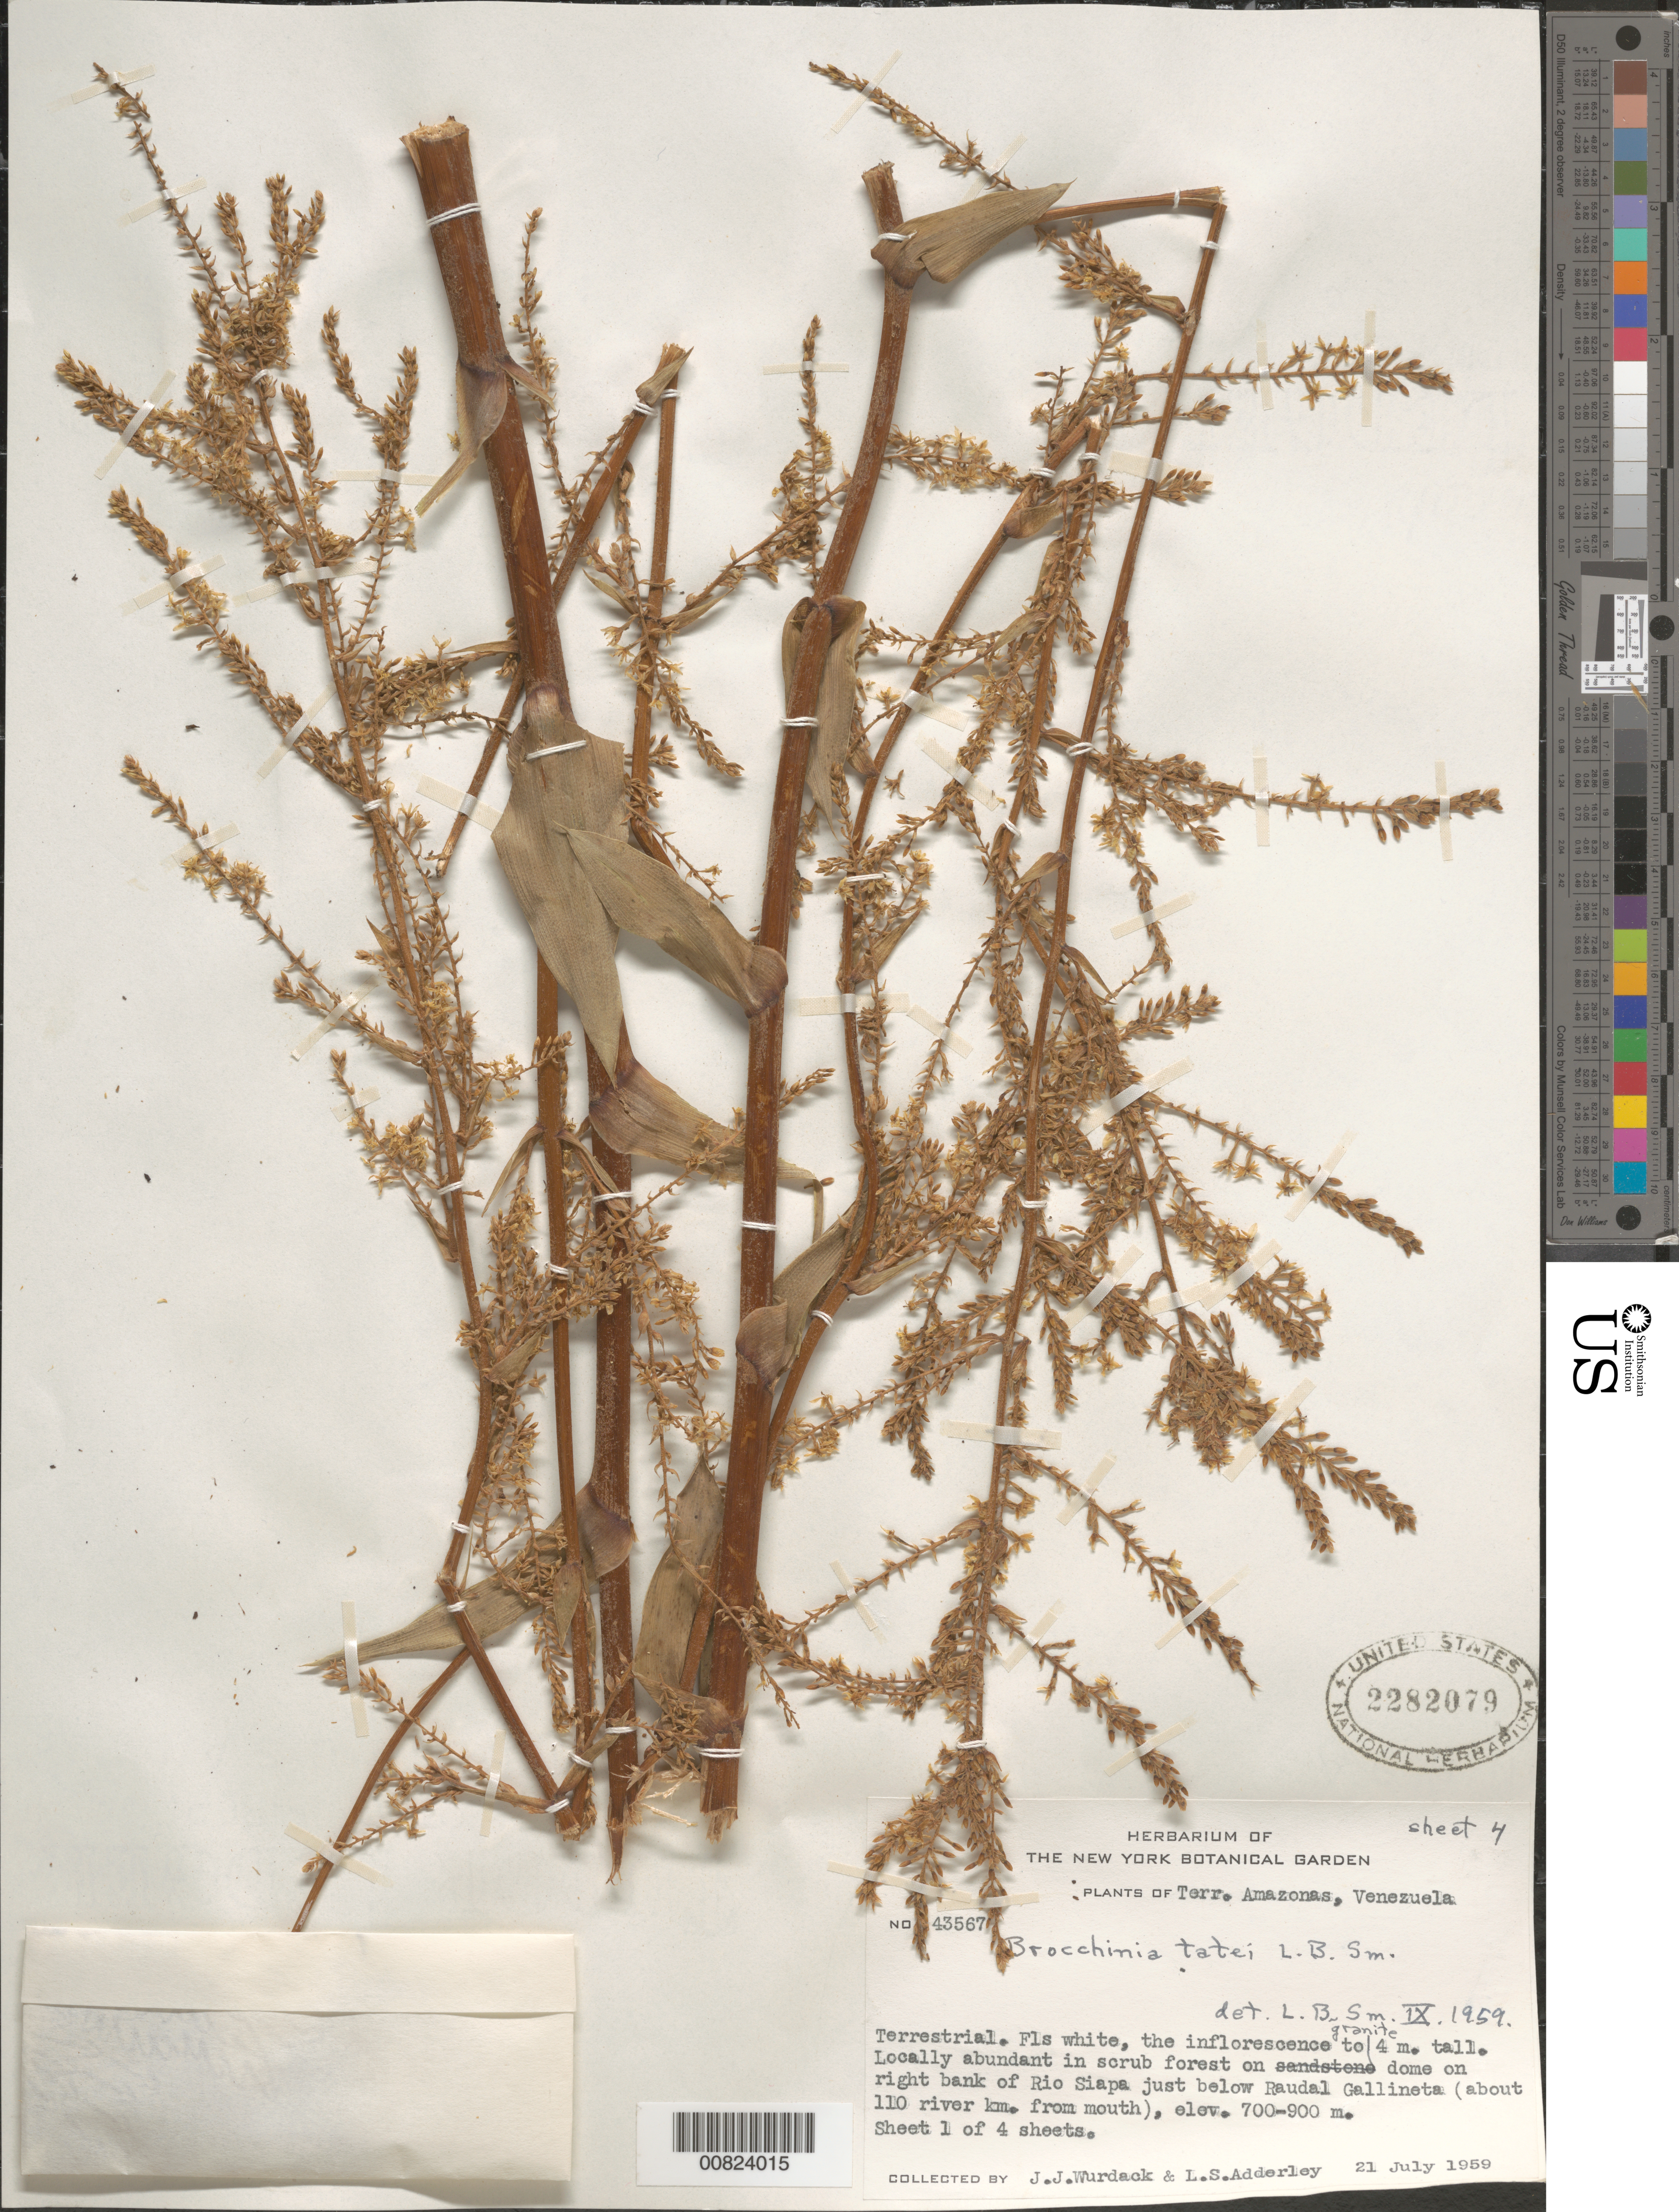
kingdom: Plantae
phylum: Tracheophyta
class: Liliopsida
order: Poales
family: Bromeliaceae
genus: Brocchinia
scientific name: Brocchinia tatei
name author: L.B. Sm.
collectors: J. J. Wurdack & L. S. Adderley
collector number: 43567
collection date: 1959-07-21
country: Venezuela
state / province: Amazonas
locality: In scrub forest on granite dome on right bank of Rio Siapa just below Raudal Gallineta (about 110 river km. from mouth).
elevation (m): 700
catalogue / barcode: US 2282079